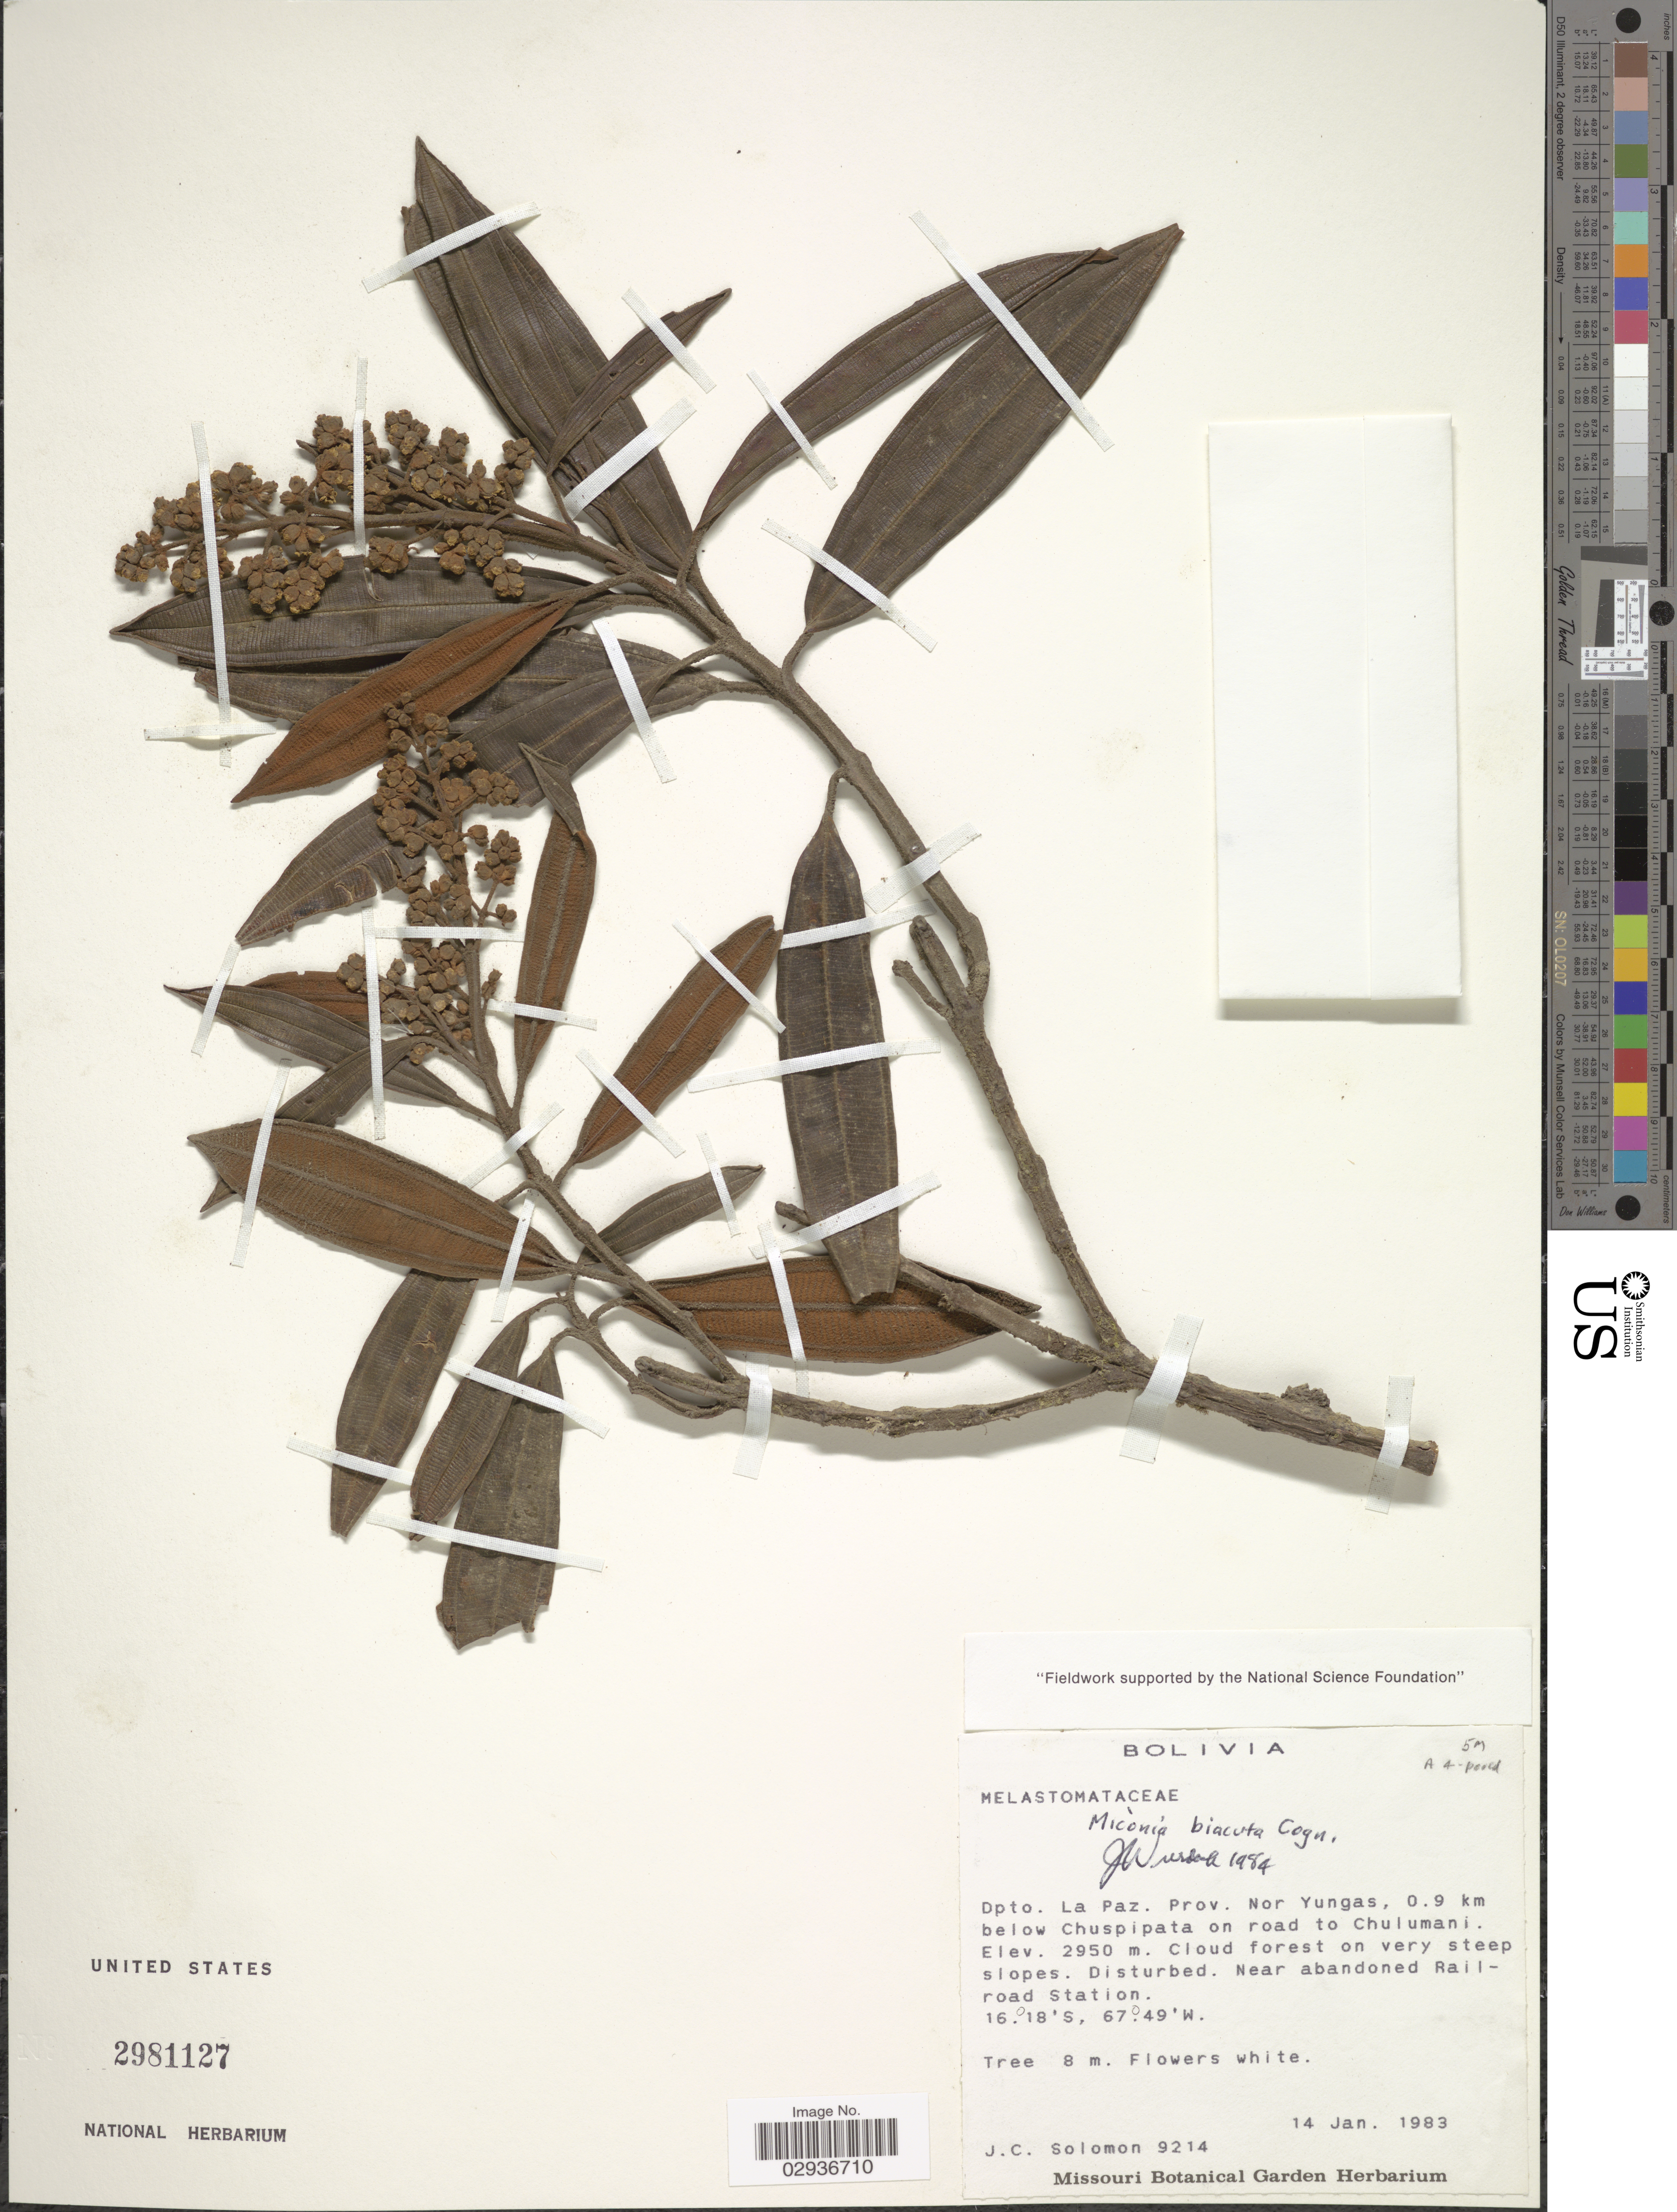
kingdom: Plantae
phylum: Tracheophyta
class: Magnoliopsida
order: Myrtales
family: Melastomataceae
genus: Miconia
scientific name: Miconia biacuta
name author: Cogn.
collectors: J. C. Solomon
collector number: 9214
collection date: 1983-01-14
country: Bolivia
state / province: La Paz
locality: Dpto. La Paz. Prov. Nor Yungas, 0.9 km below Chuspipata on road to Chulumani. Near abandoned Railroad Station.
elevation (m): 2950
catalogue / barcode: US 2981127